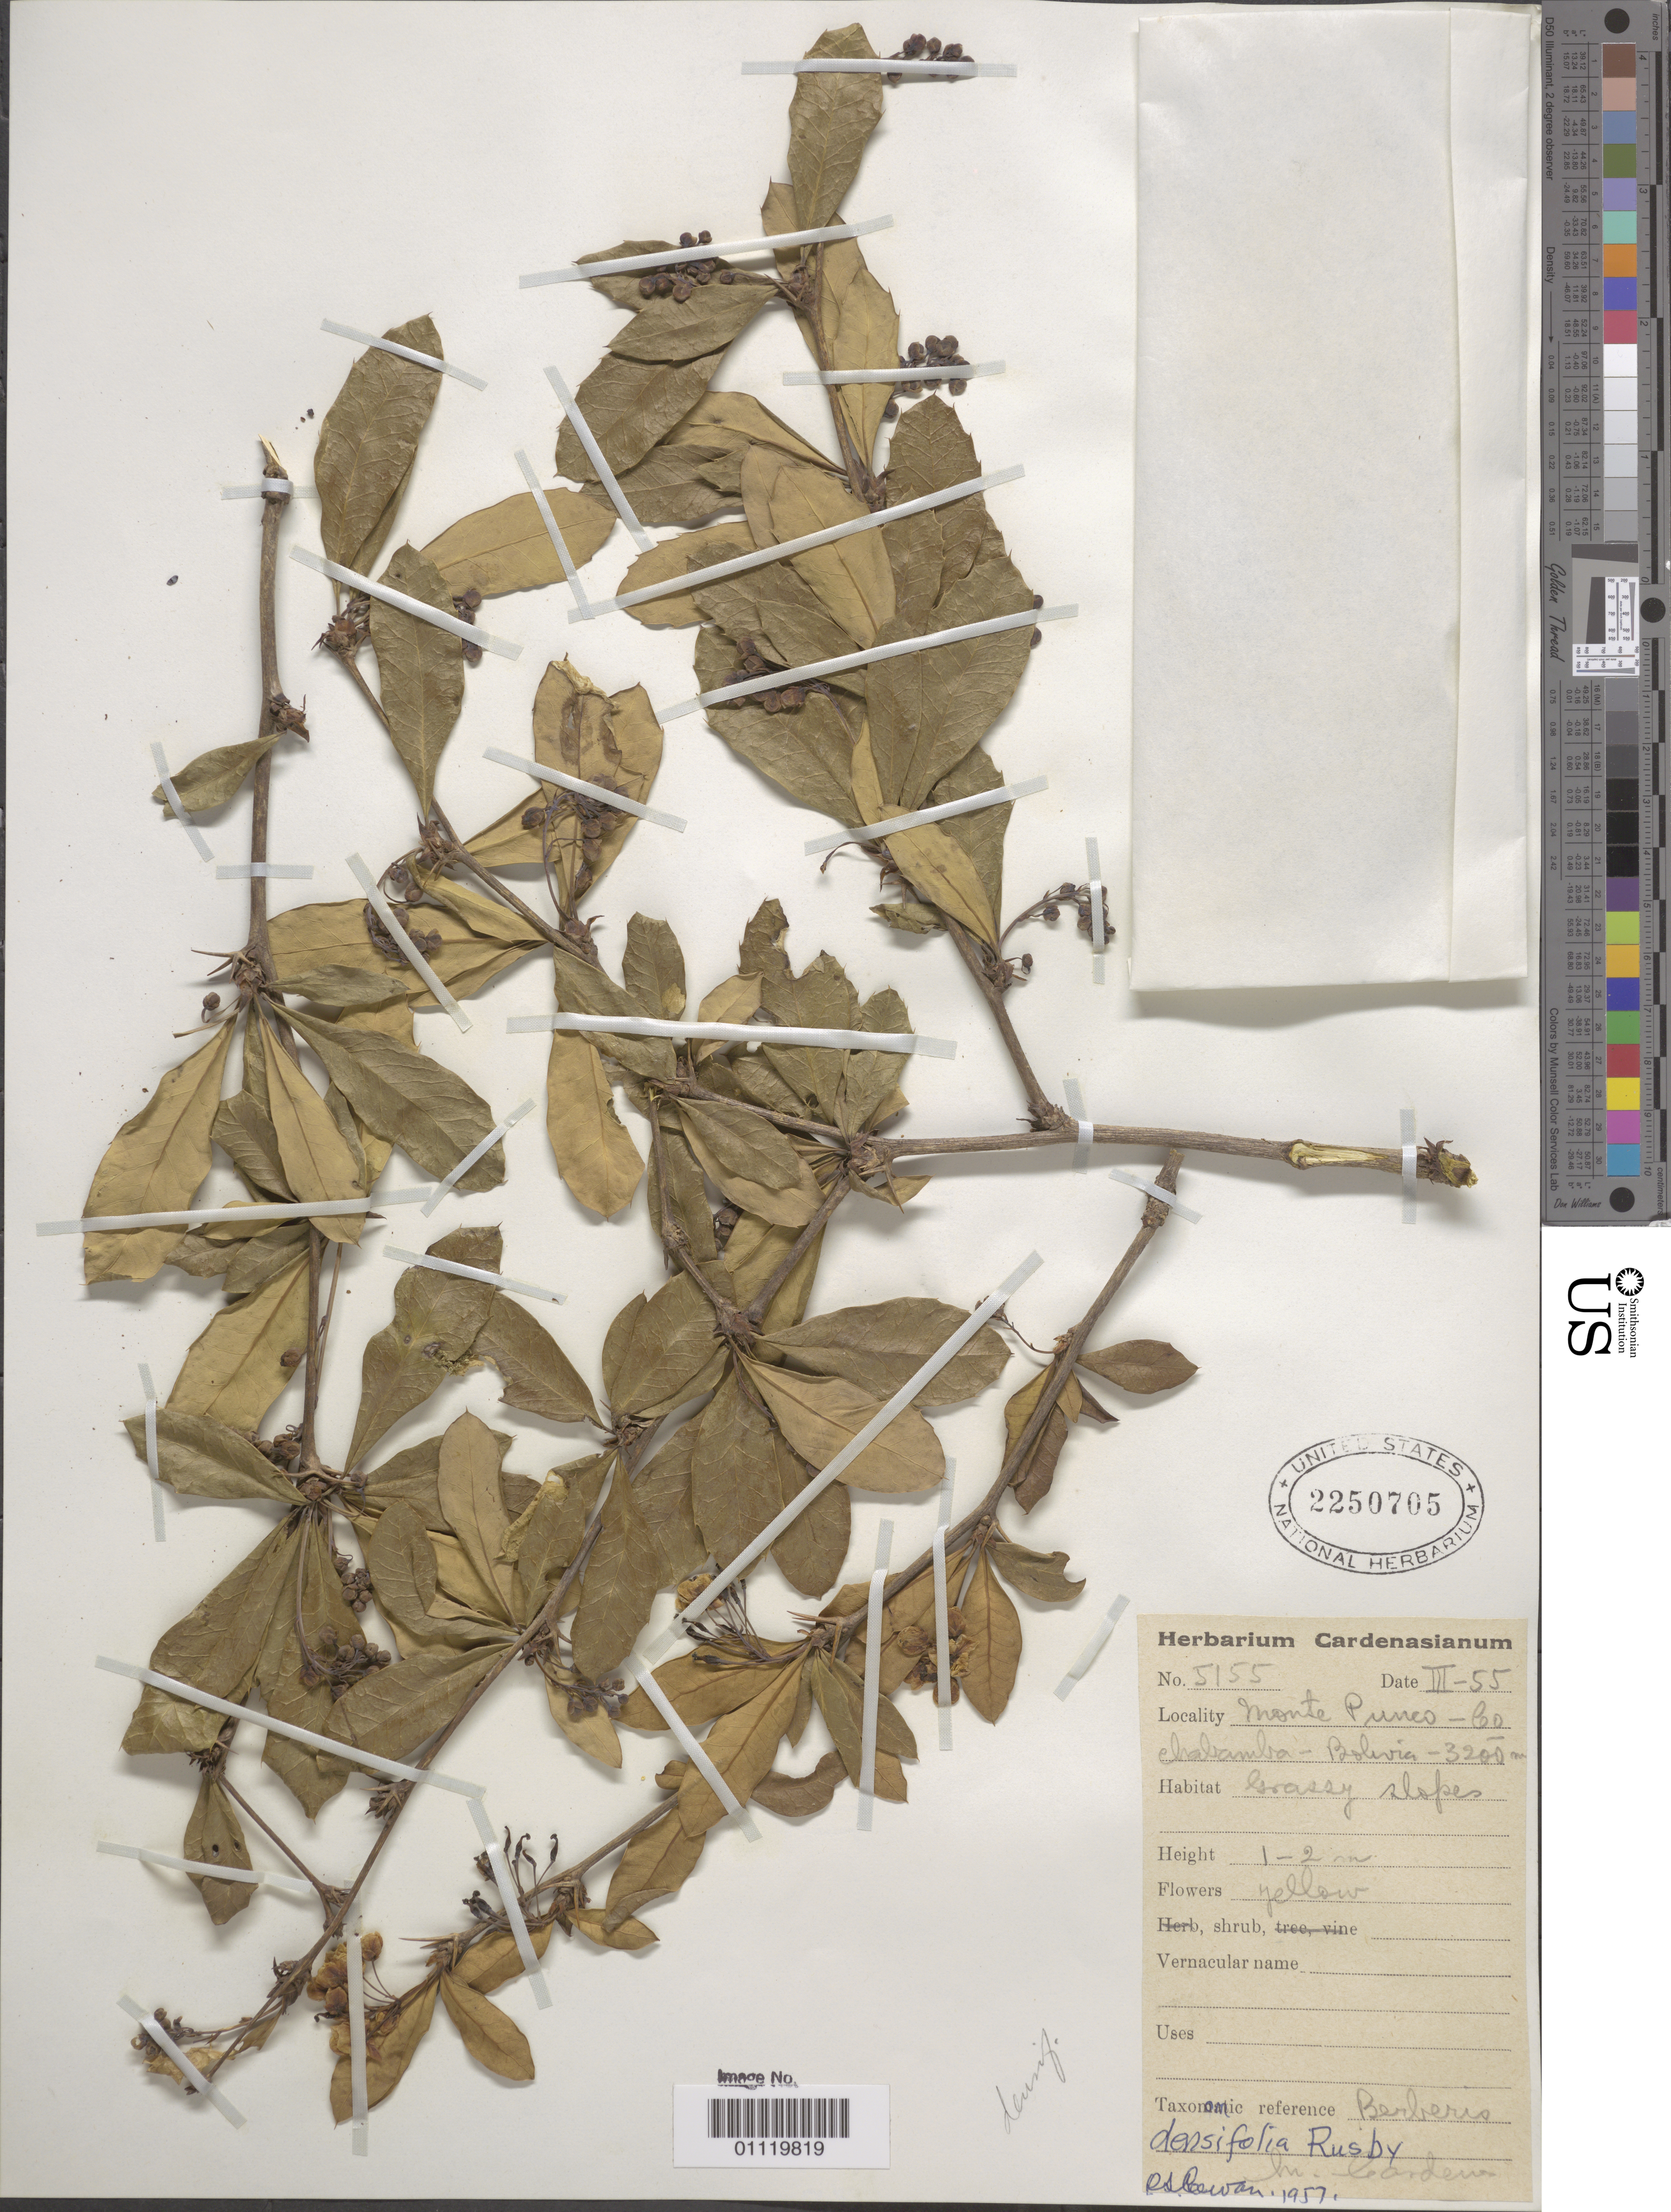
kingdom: Plantae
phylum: Tracheophyta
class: Magnoliopsida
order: Ranunculales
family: Berberidaceae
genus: Berberis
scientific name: Berberis densifolia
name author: Rusby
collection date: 1955-03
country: Bolivia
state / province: Cochabamba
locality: Monte Punco.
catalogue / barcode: US 2250705